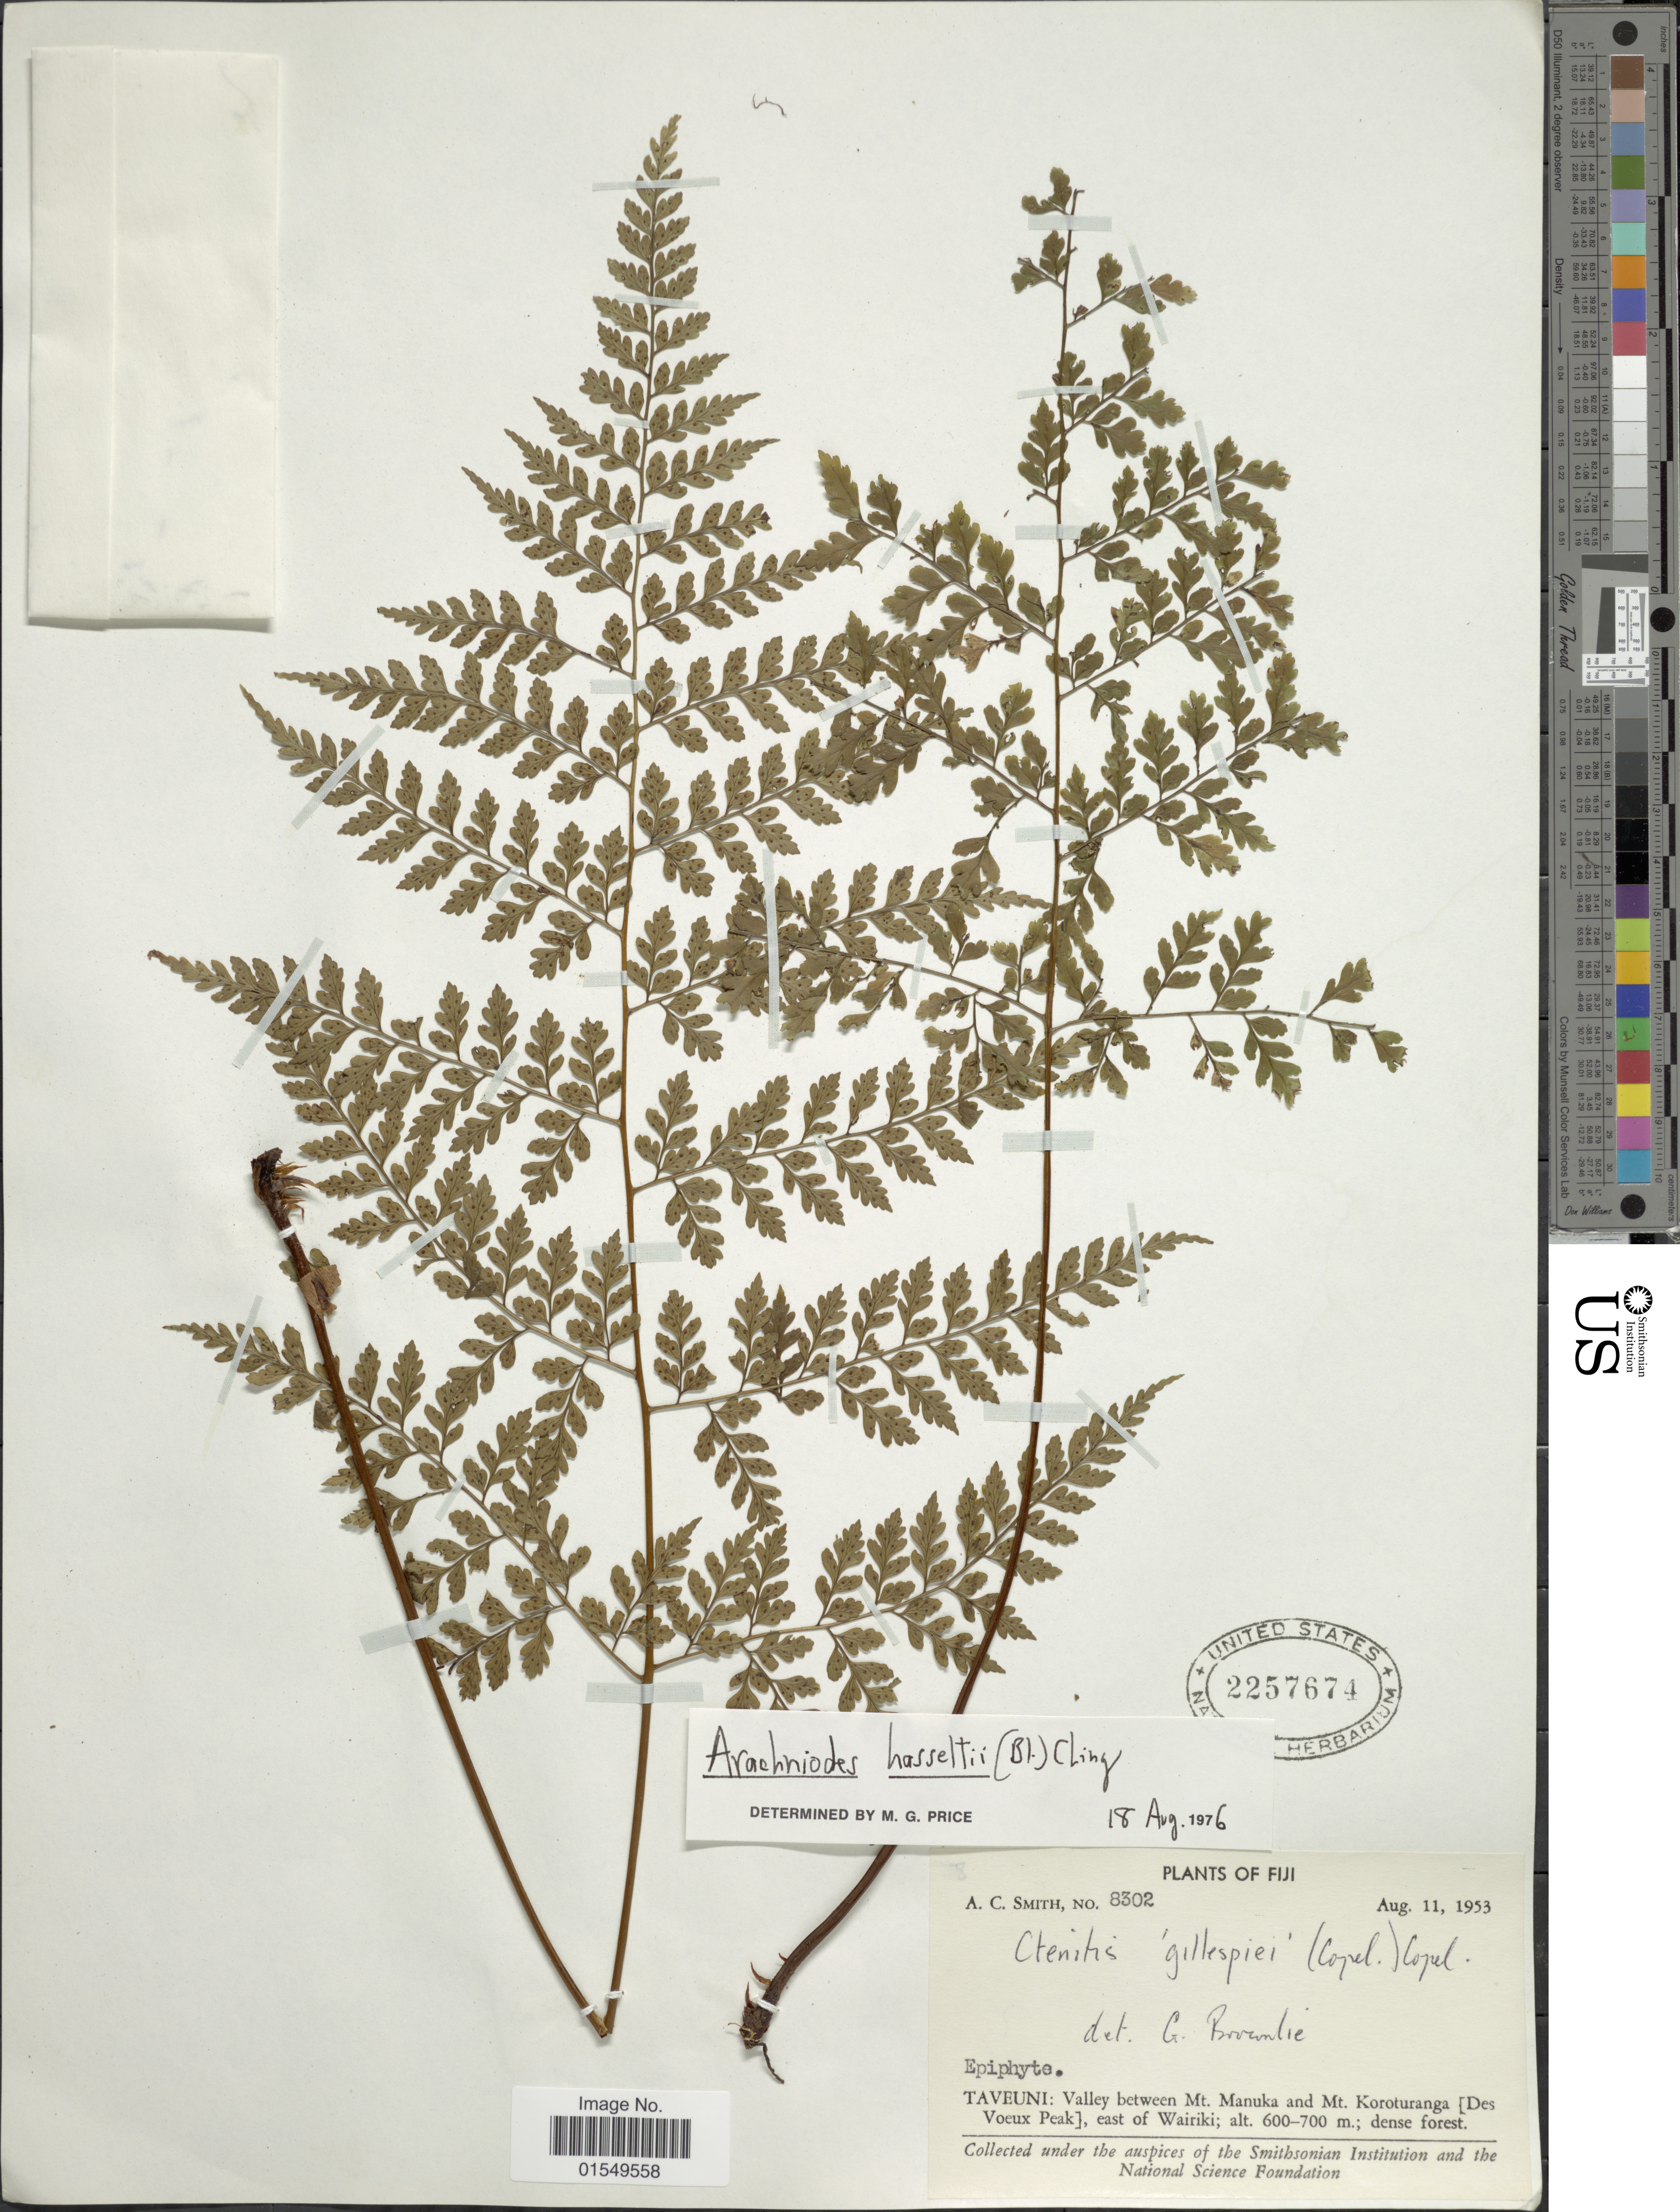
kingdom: Plantae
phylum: Tracheophyta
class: Polypodiopsida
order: Polypodiales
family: Dryopteridaceae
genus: Arachniodes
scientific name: Arachniodes hasseltii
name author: (Blume) Ching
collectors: A. C. Smith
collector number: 9302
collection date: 1953-08-11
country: Fiji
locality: Taveuni: Valley between Mt. Manuka and Mt. Koroturanga (Des Voeux Peak), east of Wairiki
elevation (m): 600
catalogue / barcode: US 2257674